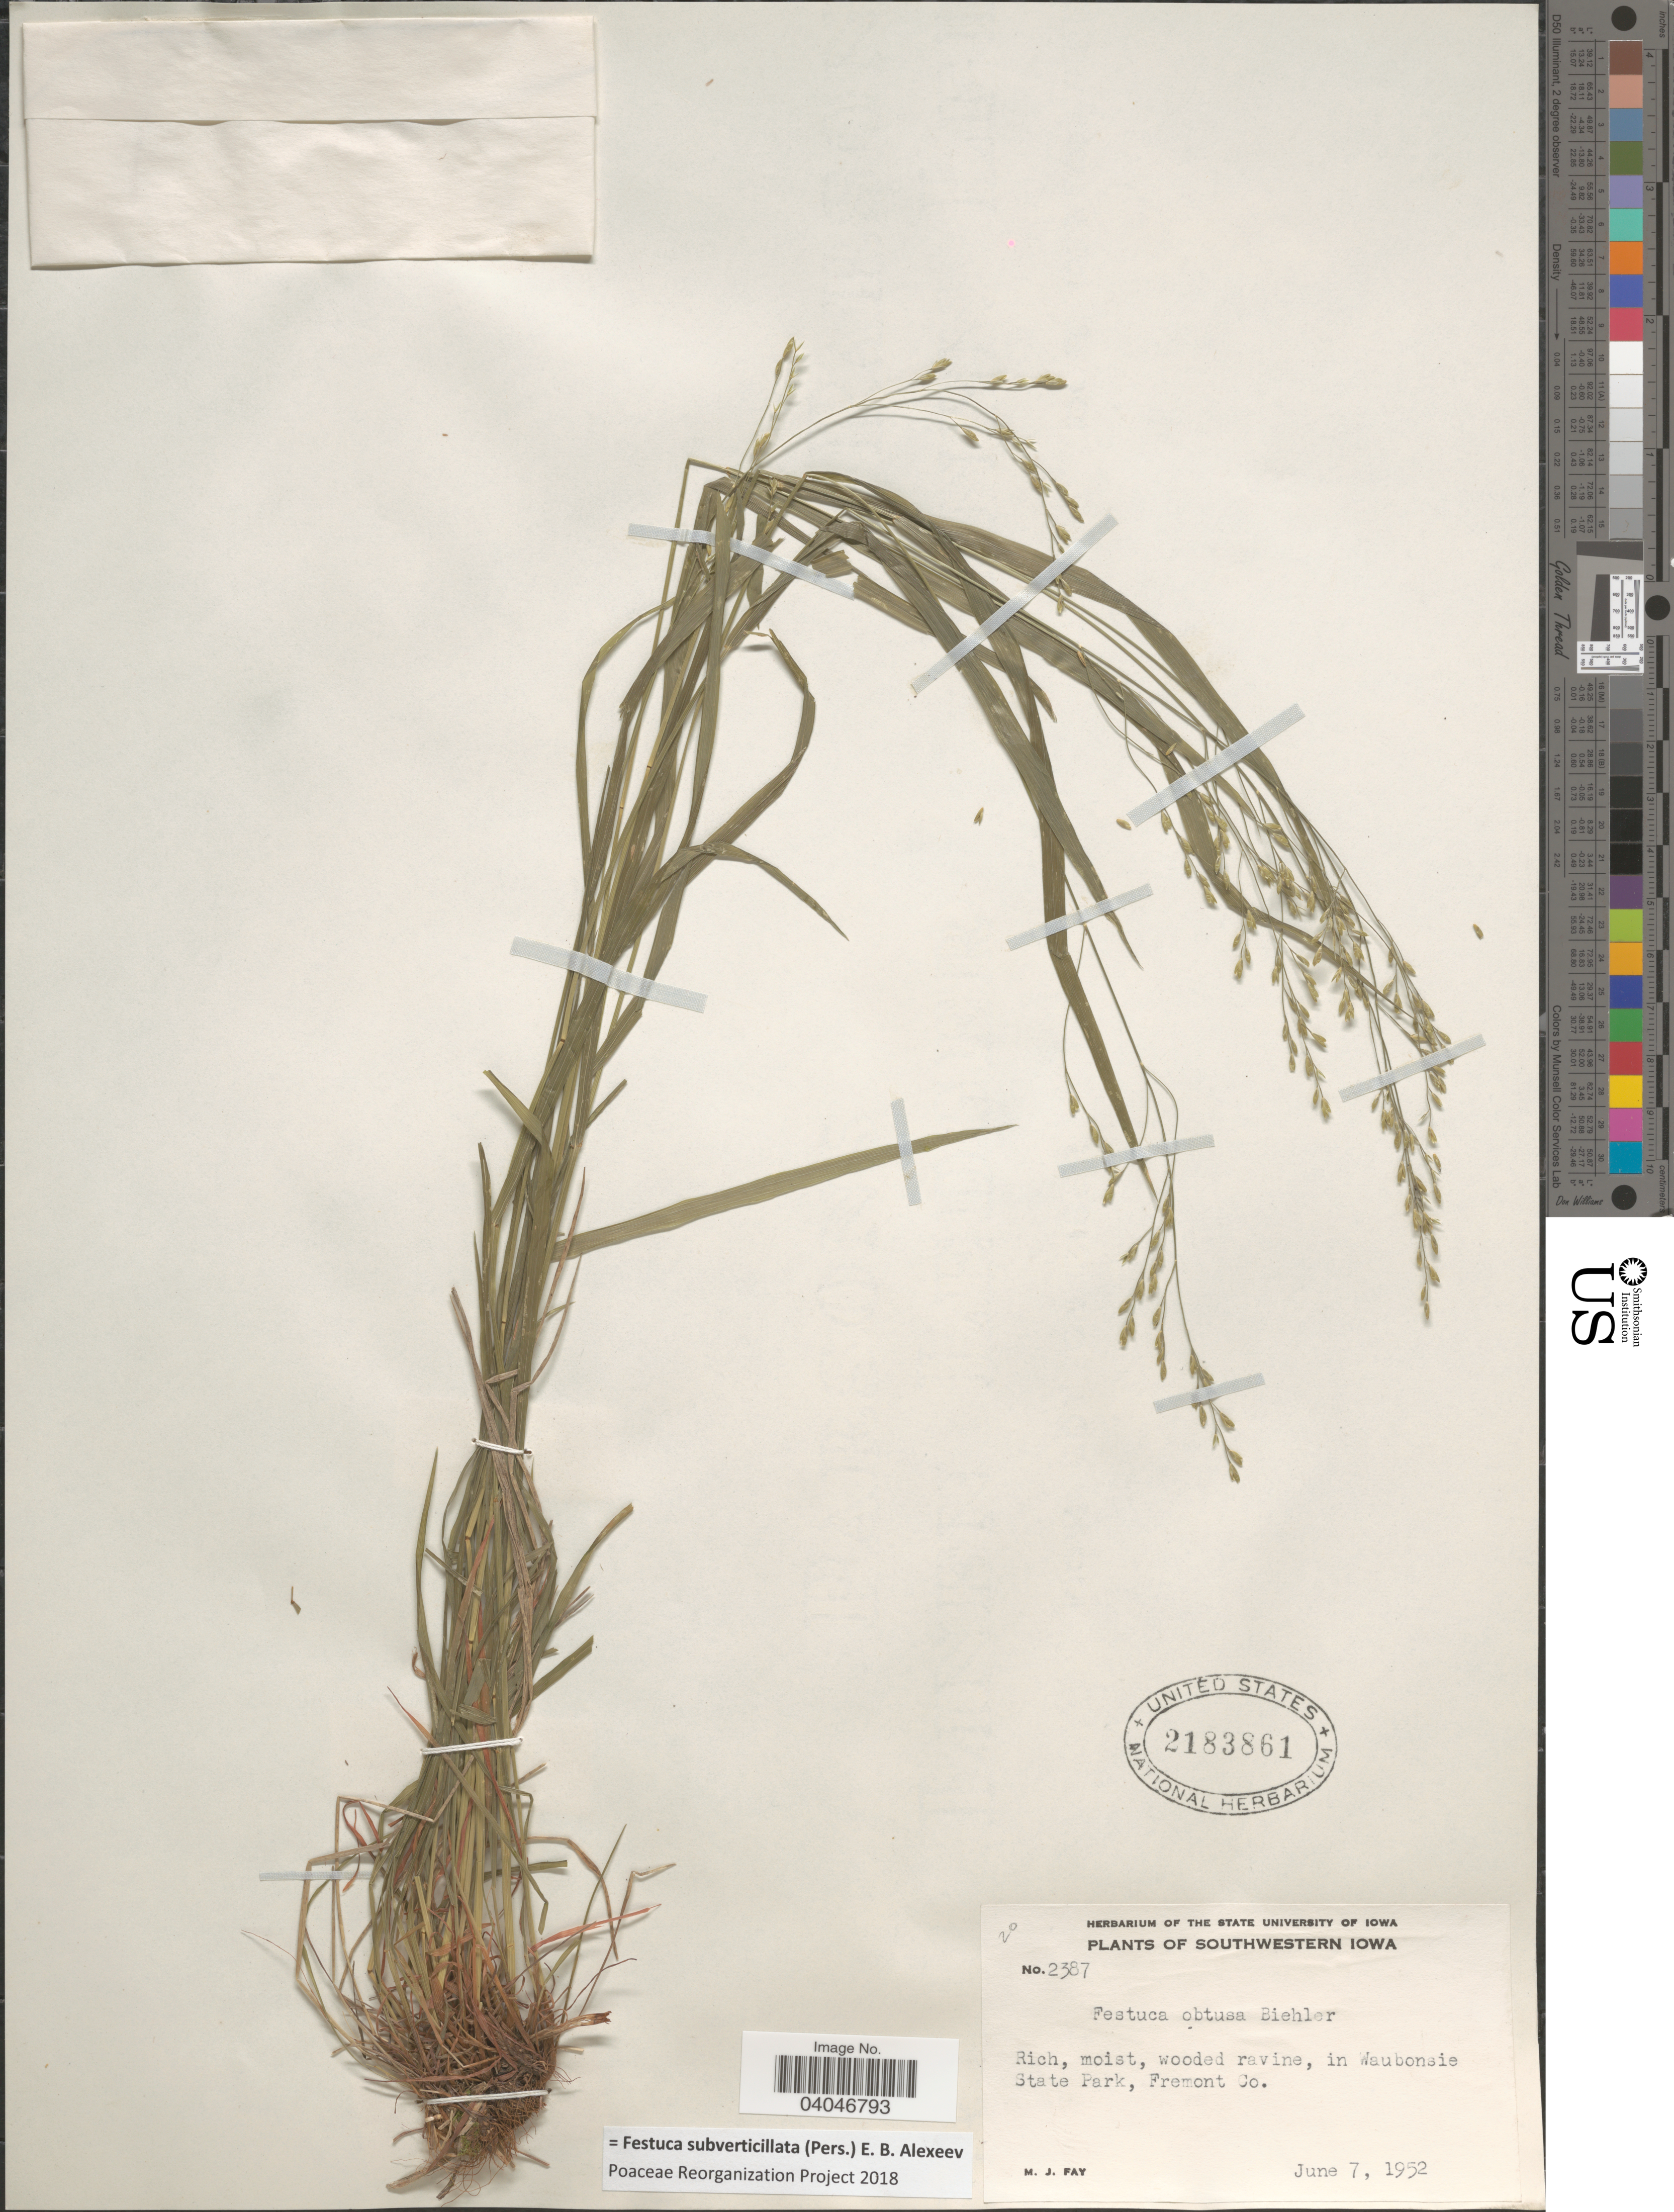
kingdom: Plantae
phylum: Tracheophyta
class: Liliopsida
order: Poales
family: Poaceae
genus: Festuca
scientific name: Festuca subverticillata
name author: (Pers.) E.B. Alexeev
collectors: M. Fay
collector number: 2387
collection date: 1952-06-07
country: United States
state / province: Iowa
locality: Southwestern Iowa. Rich, moist, wooded ravine, in Waubonsie State Park, Fremont Co.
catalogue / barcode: US 2183861